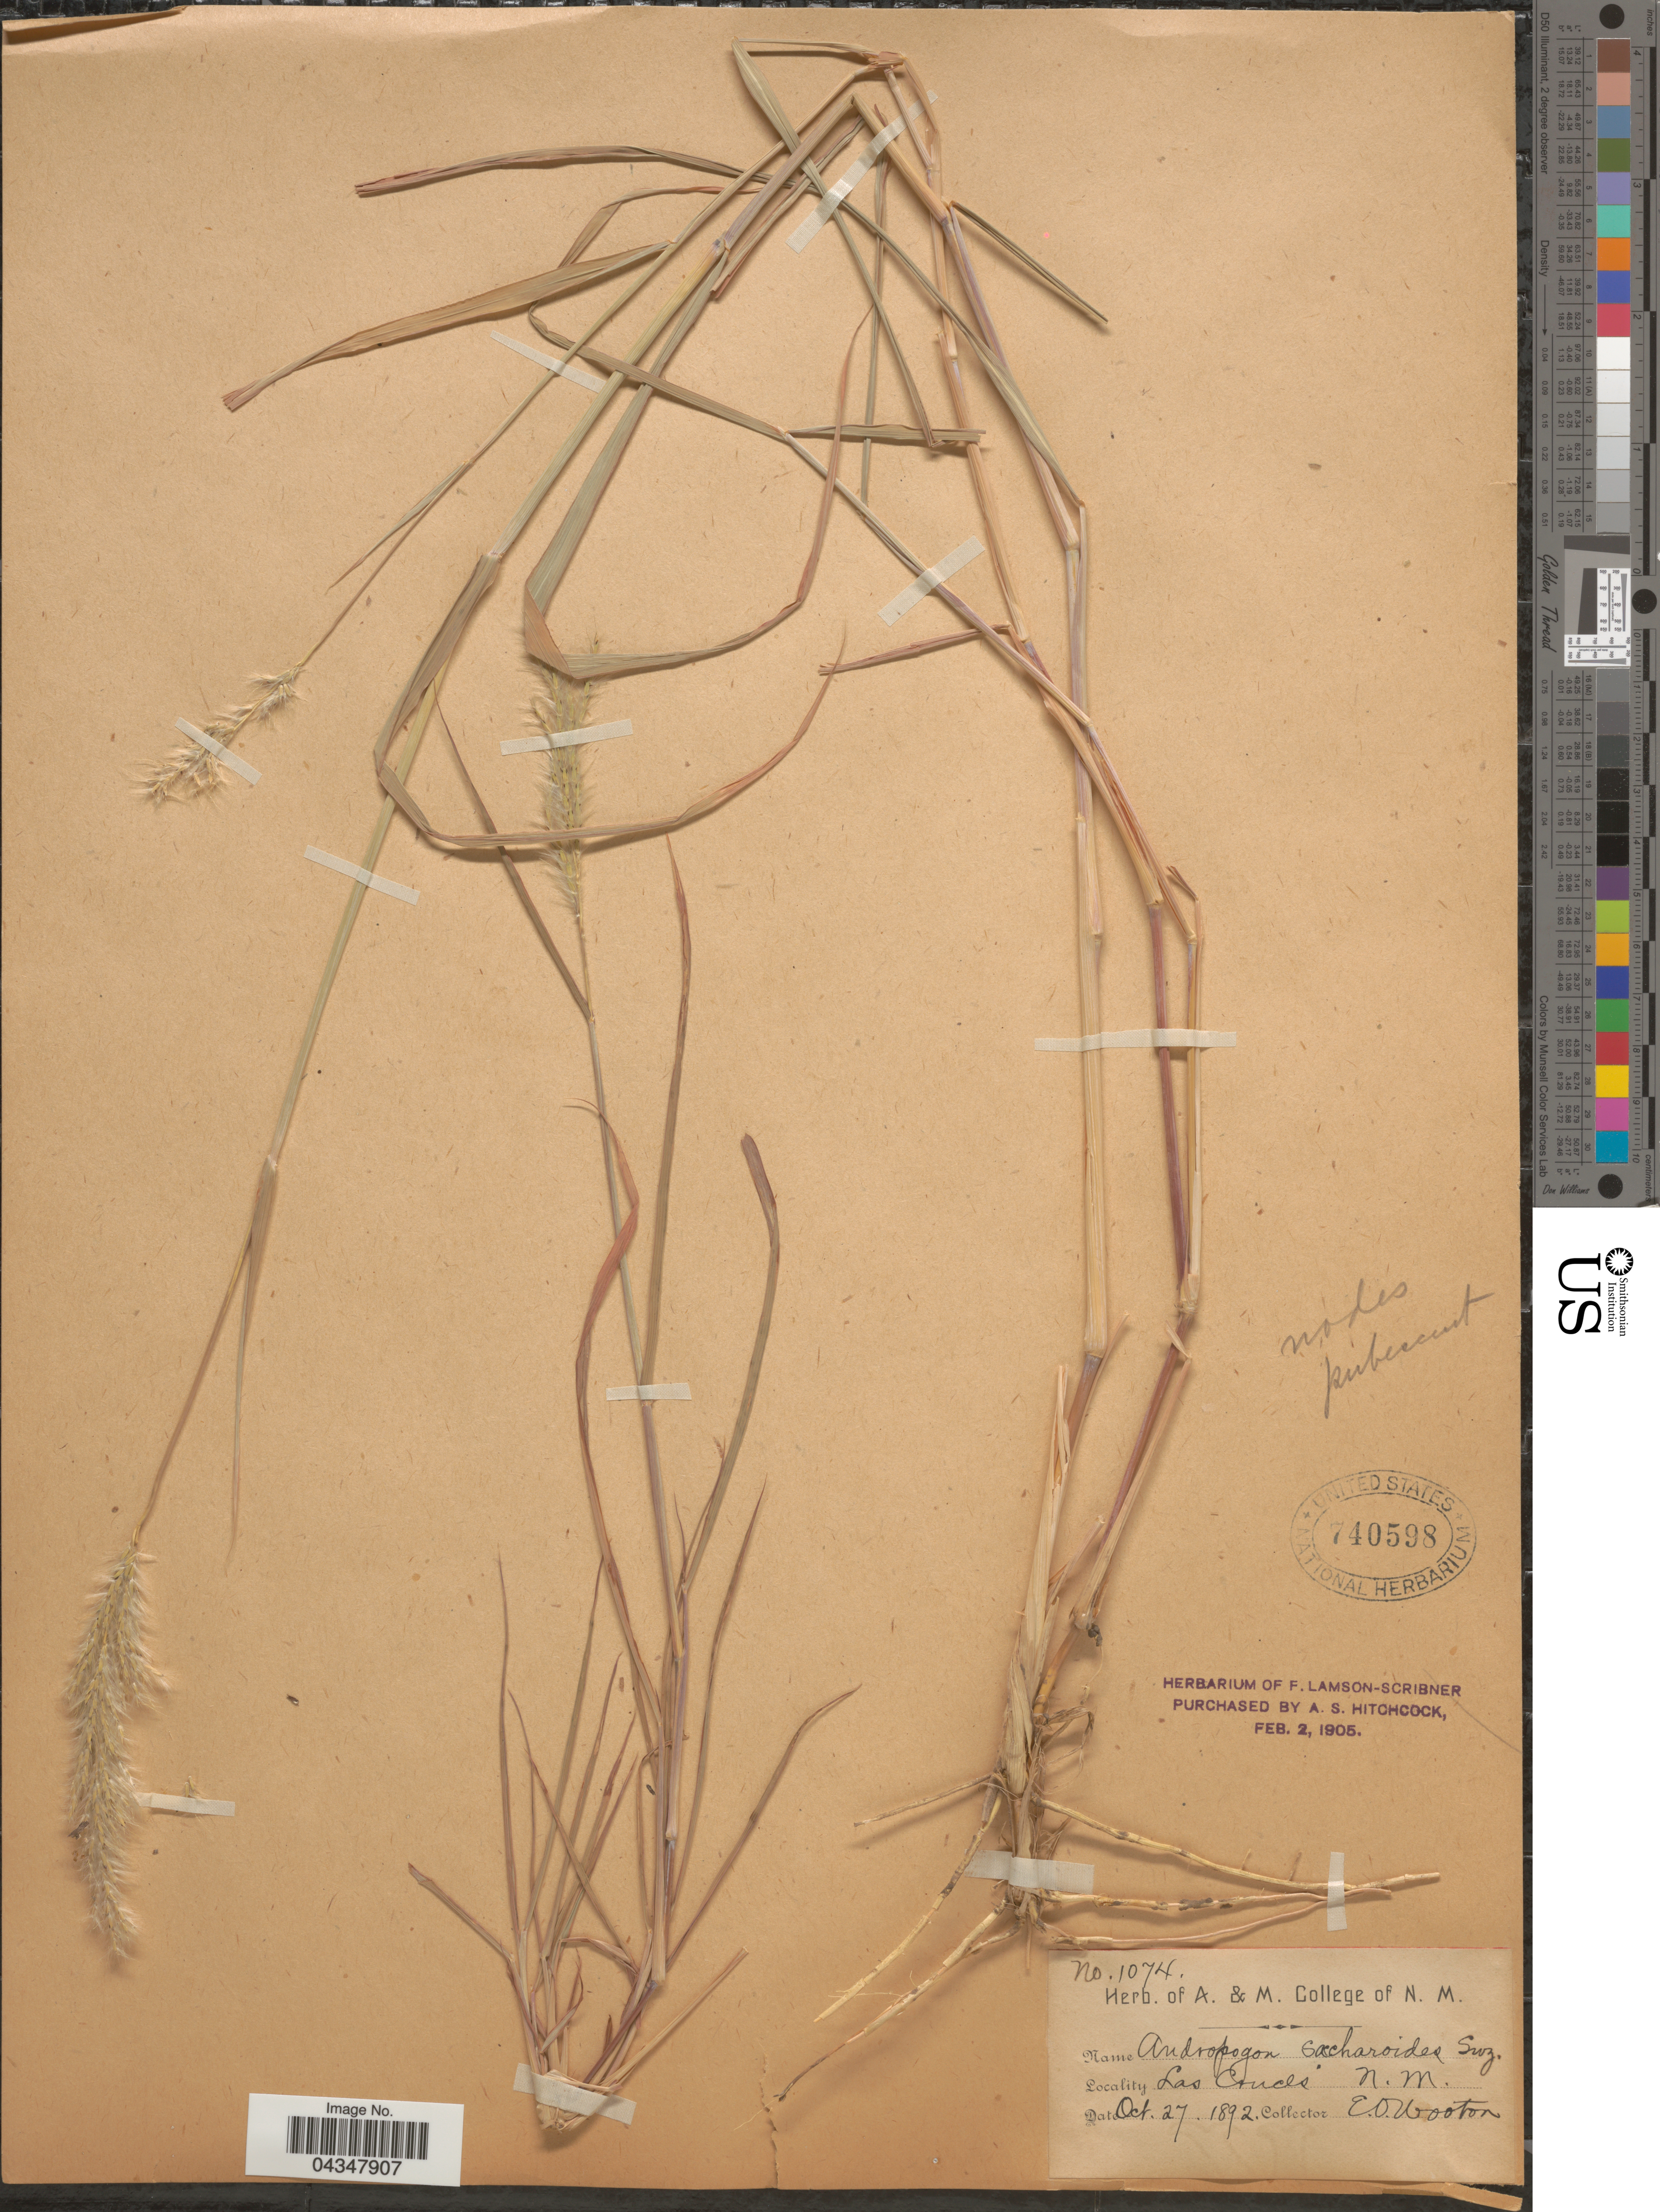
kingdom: Plantae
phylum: Tracheophyta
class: Liliopsida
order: Poales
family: Poaceae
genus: Bothriochloa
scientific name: Bothriochloa saccharoides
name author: (Sw.) Rydb.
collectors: E. O. Wooton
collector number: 1074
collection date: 1892-10-27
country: United States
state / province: New Mexico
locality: Las Cruces.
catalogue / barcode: US 740598